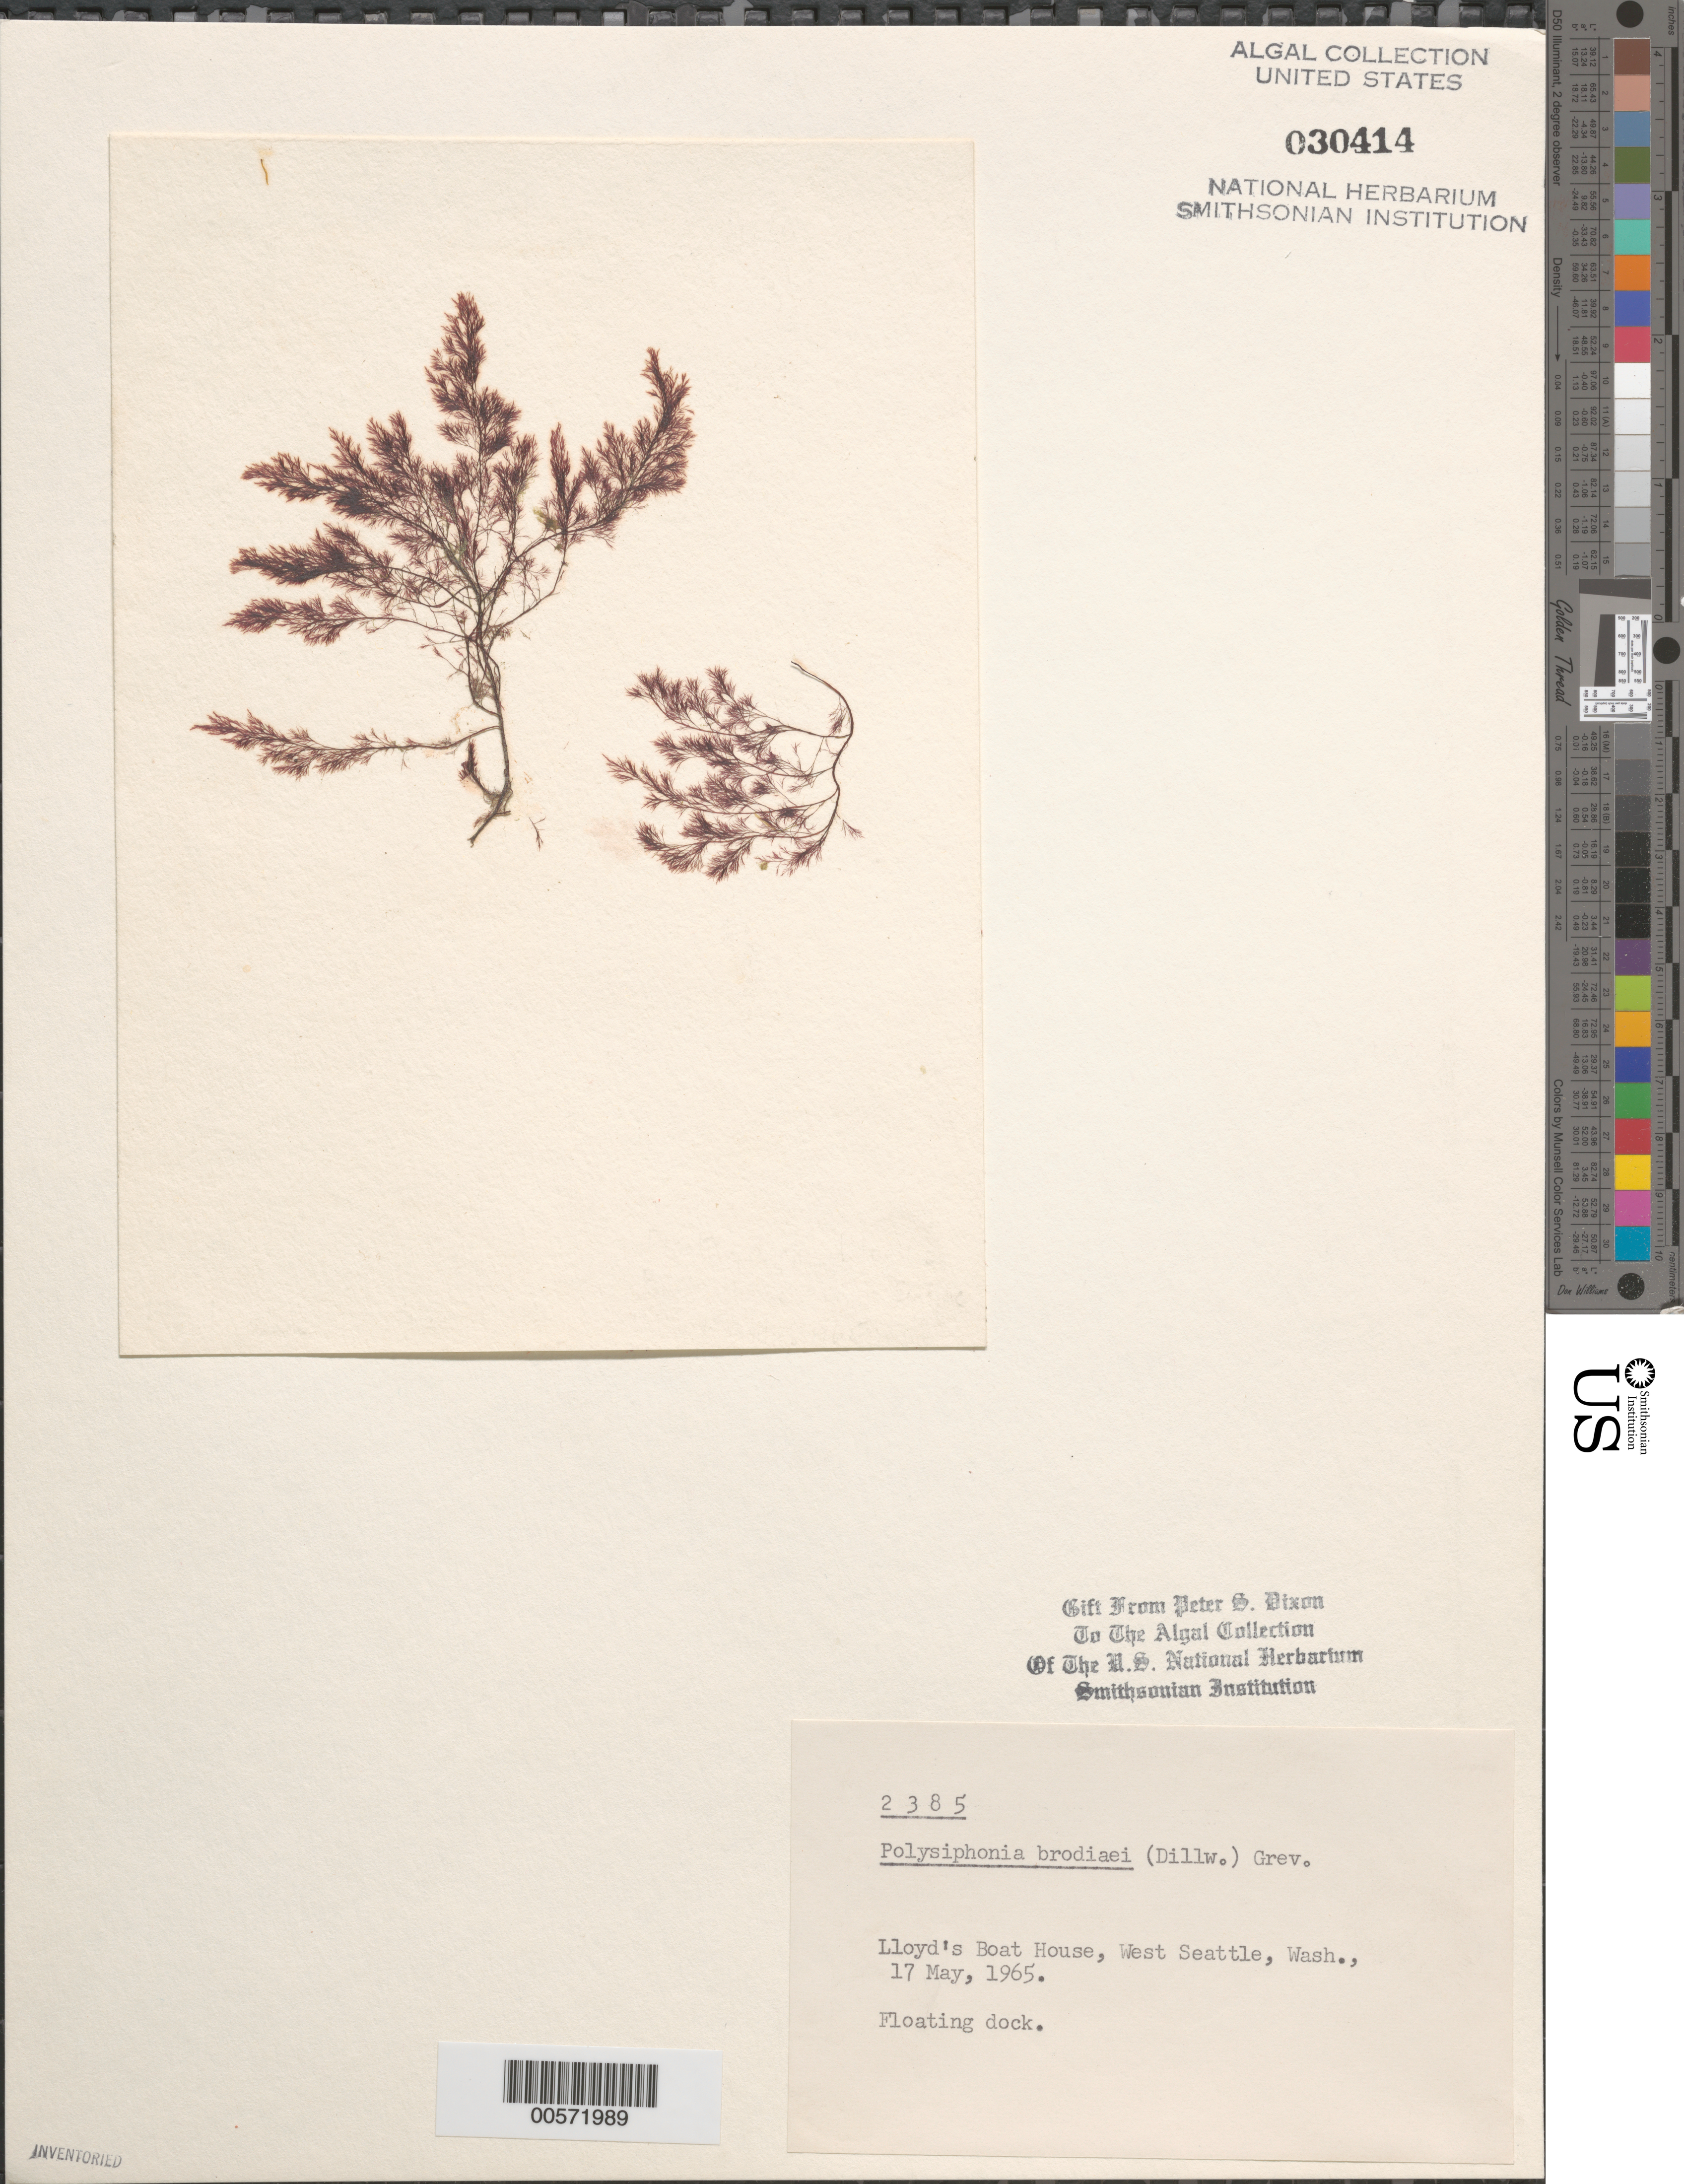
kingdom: Plantae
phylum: Rhodophyta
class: Florideophyceae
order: Ceramiales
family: Rhodomelaceae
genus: Polysiphonia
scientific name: Polysiphonia subulata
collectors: P. S. Dixon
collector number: PSD 2385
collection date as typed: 17 May 1965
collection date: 1965-05-17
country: United States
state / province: Washington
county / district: King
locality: Lloyd's Boat House, west Seattle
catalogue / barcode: US 30414